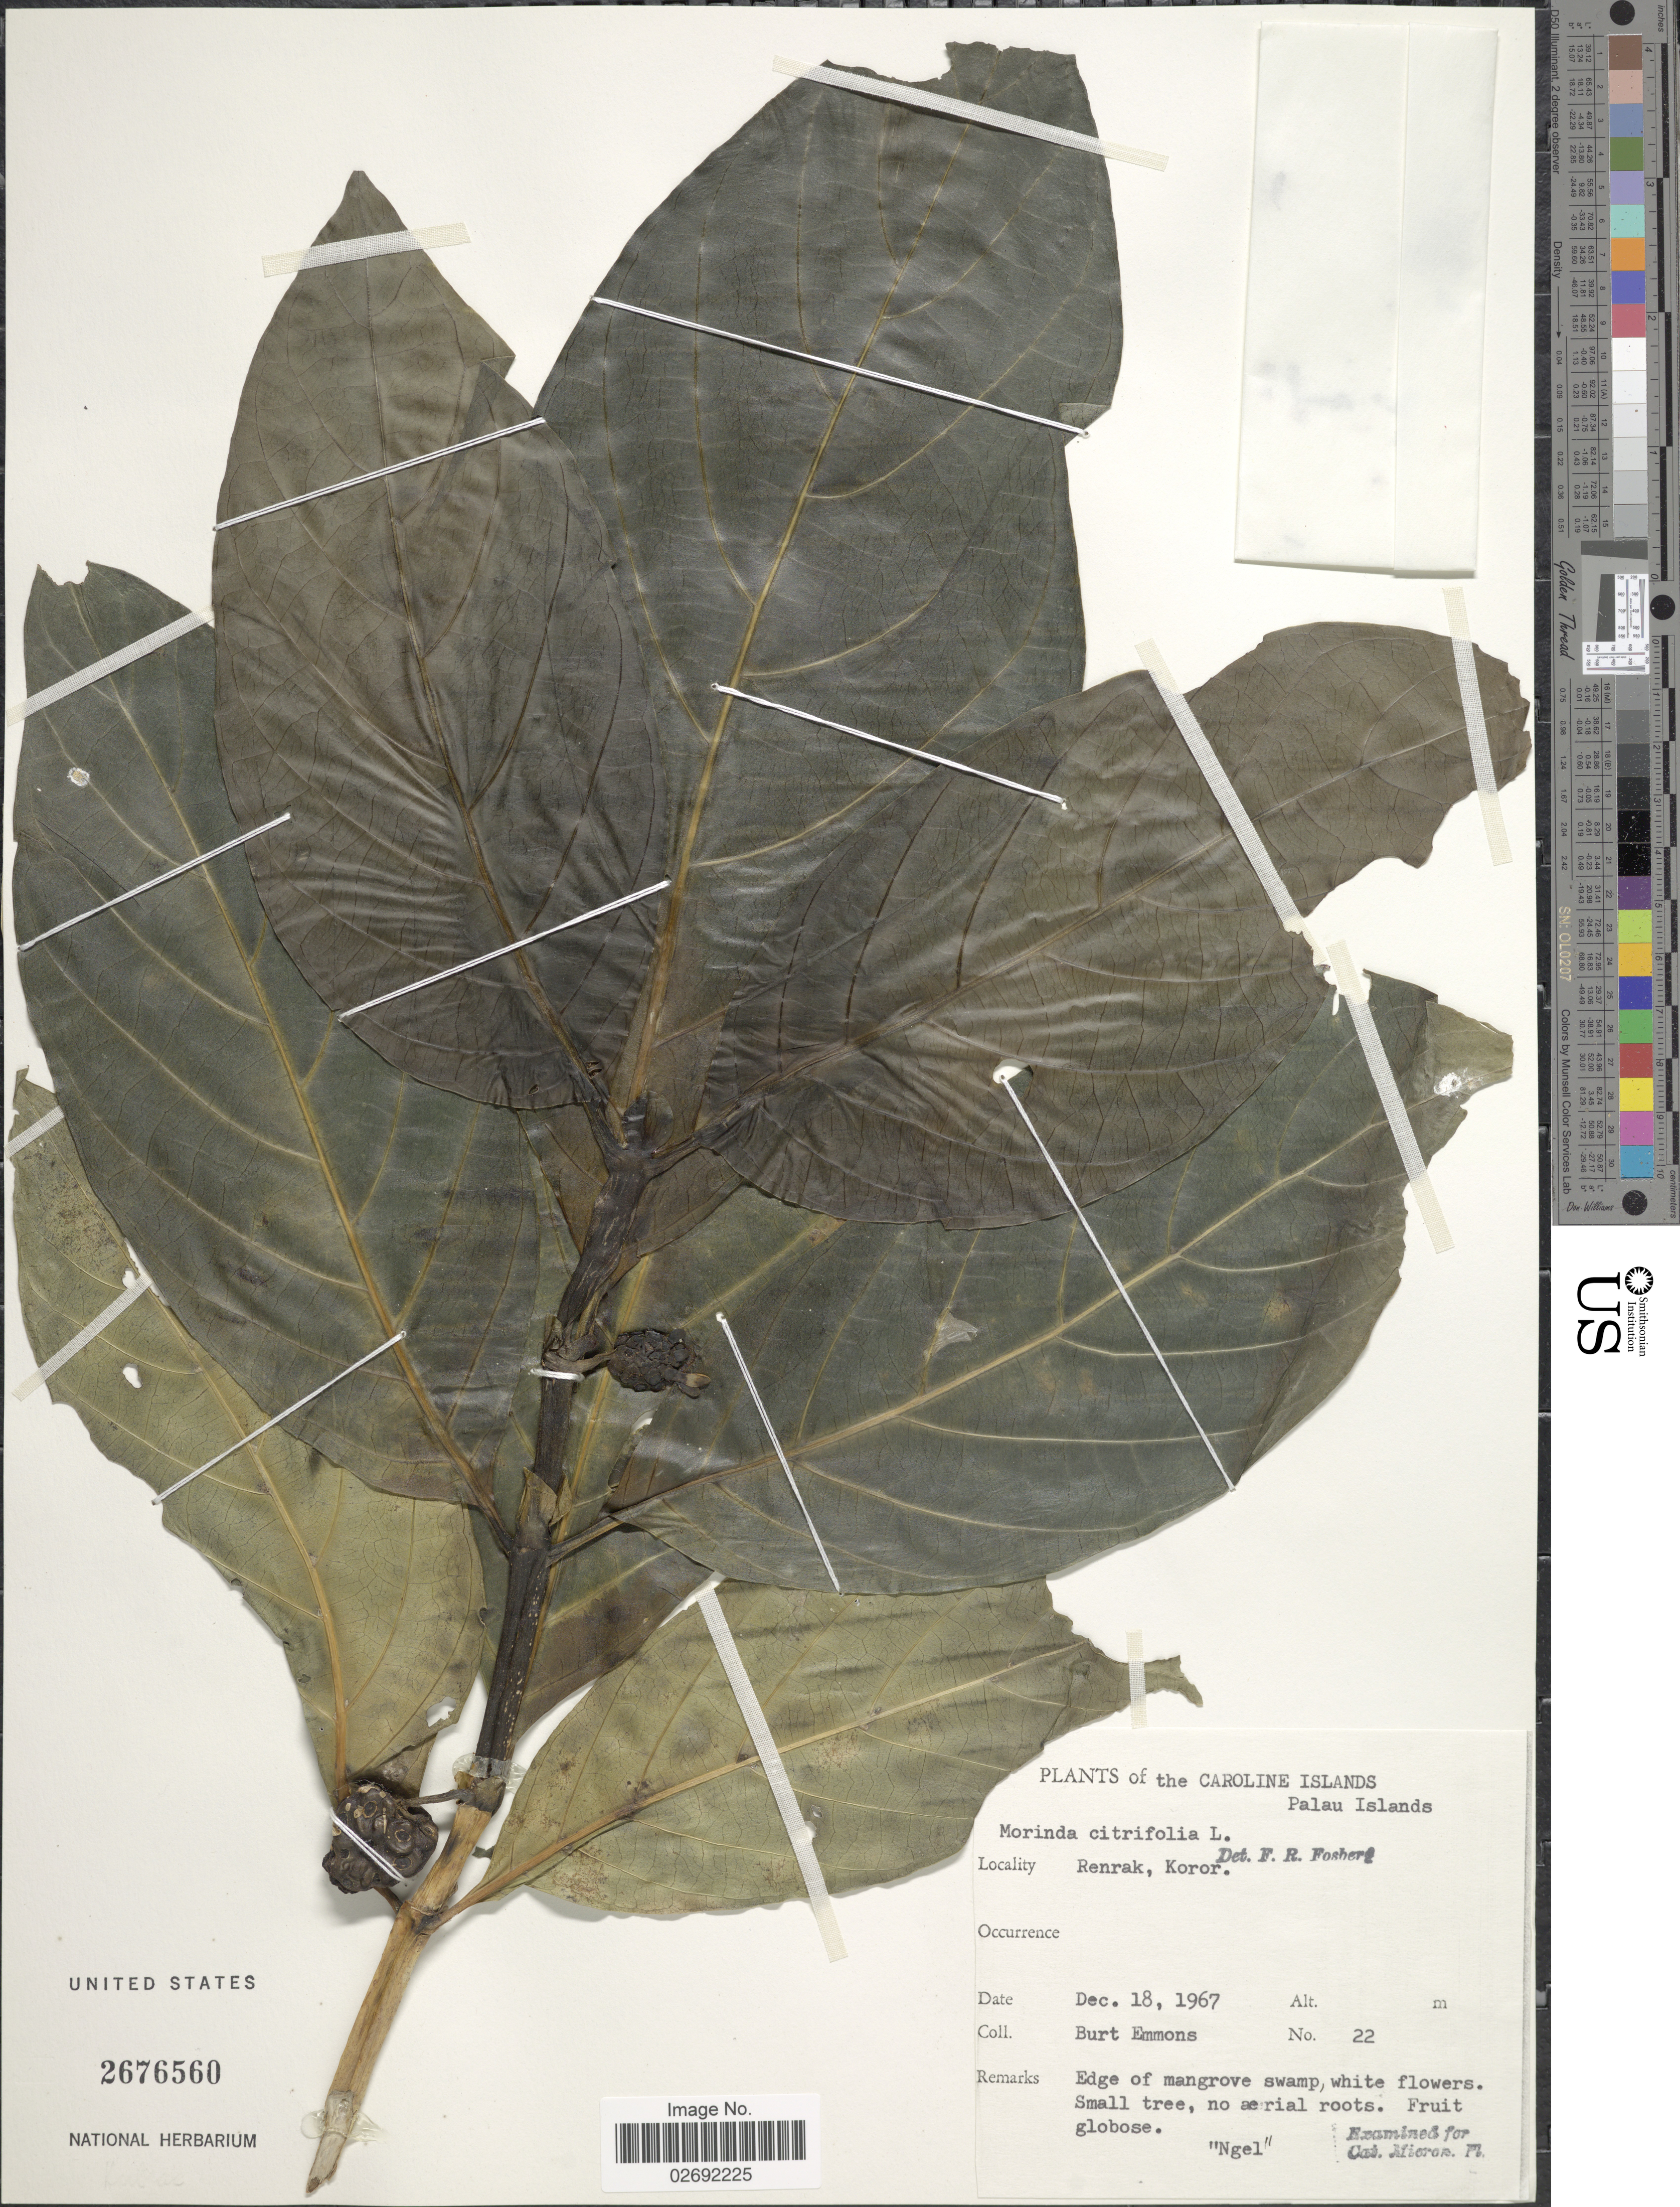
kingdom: Plantae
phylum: Tracheophyta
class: Magnoliopsida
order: Gentianales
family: Rubiaceae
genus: Morinda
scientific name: Morinda citrifolia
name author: L.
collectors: B. Emmons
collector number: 22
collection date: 1967-12-18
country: Palau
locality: Caroline Islands. Palau Group. Renrak, Koror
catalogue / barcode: US 2676560